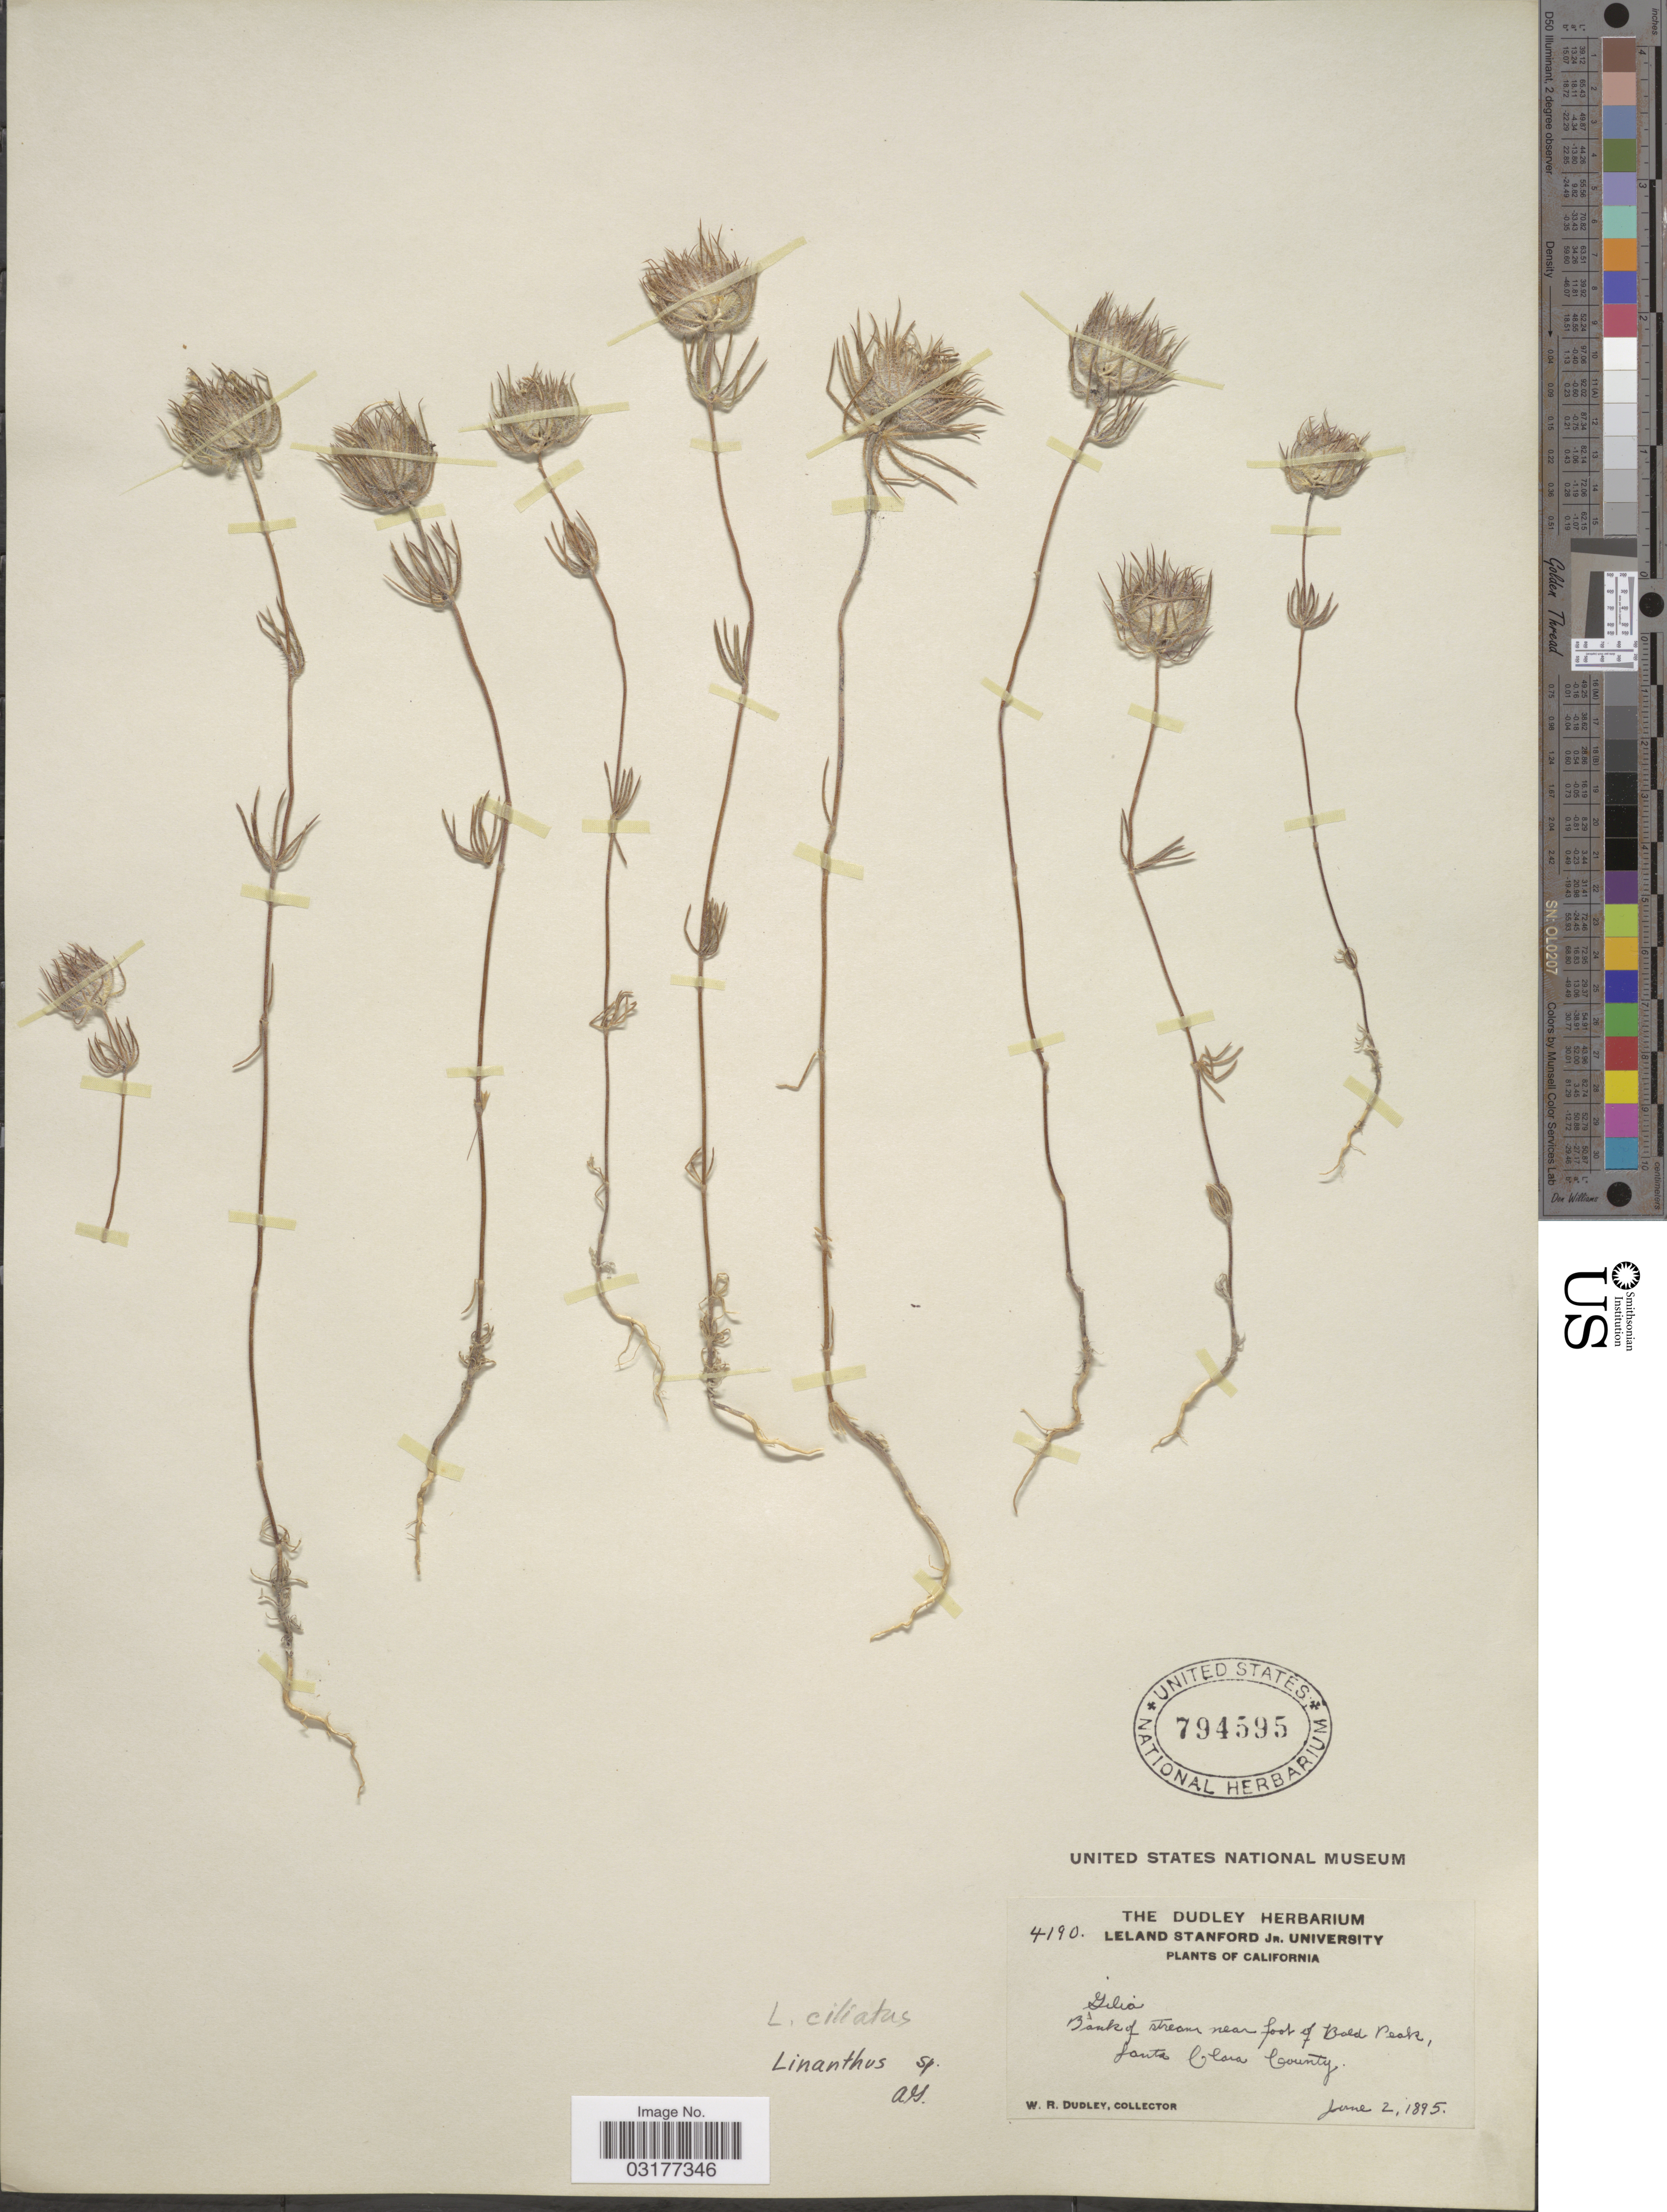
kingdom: Plantae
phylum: Tracheophyta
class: Magnoliopsida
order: Ericales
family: Polemoniaceae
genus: Leptosiphon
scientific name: Leptosiphon ciliatus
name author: (Benth.) Jeps.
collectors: W. Dudley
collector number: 4190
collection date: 1895-06-02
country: United States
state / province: California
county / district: Santa Clara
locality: Bank of stream near foot of Bold Peak, Santa Clara County.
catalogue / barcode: US 794595